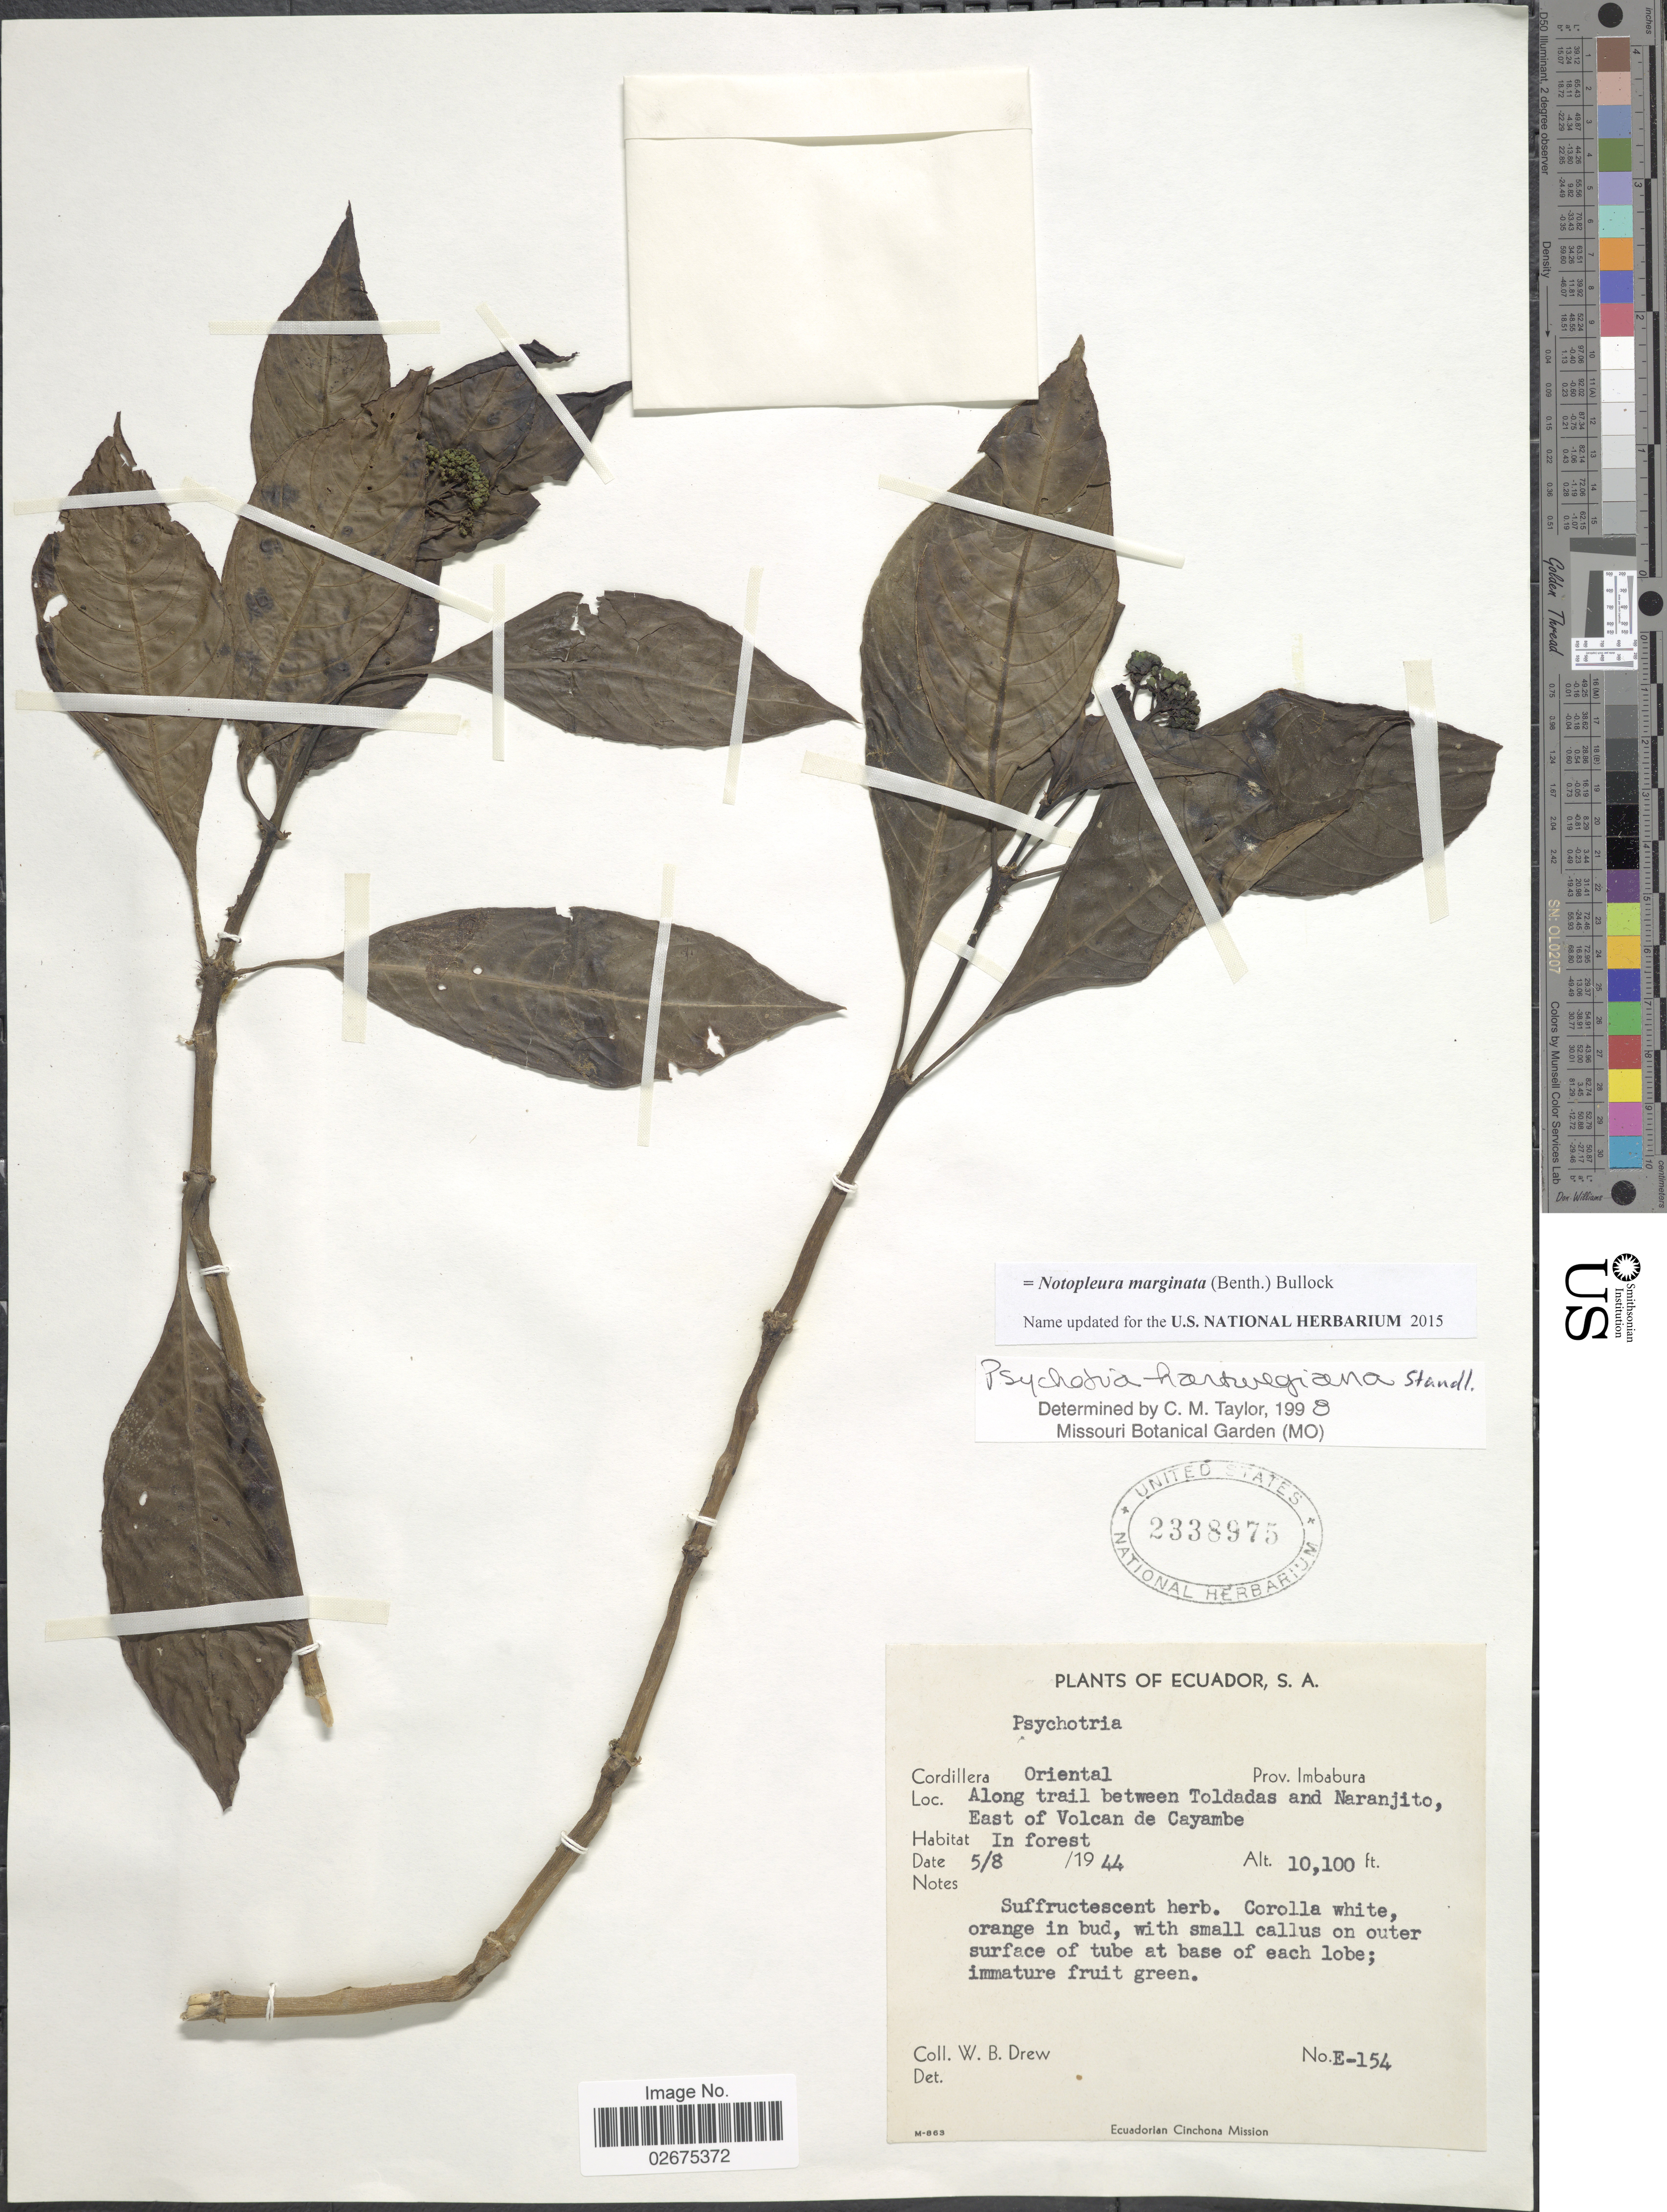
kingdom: Plantae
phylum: Tracheophyta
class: Magnoliopsida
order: Gentianales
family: Rubiaceae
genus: Notopleura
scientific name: Notopleura marginata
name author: (Benth.) Bullock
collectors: W. B. Drew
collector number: E-154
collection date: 1944-05-08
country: Ecuador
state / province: Imbabura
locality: Cordillera Oriental, Along trail between Toldadas and Naranjito, East of Volcan de Cayambe, In forest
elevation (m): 3078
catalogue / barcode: US 2338975